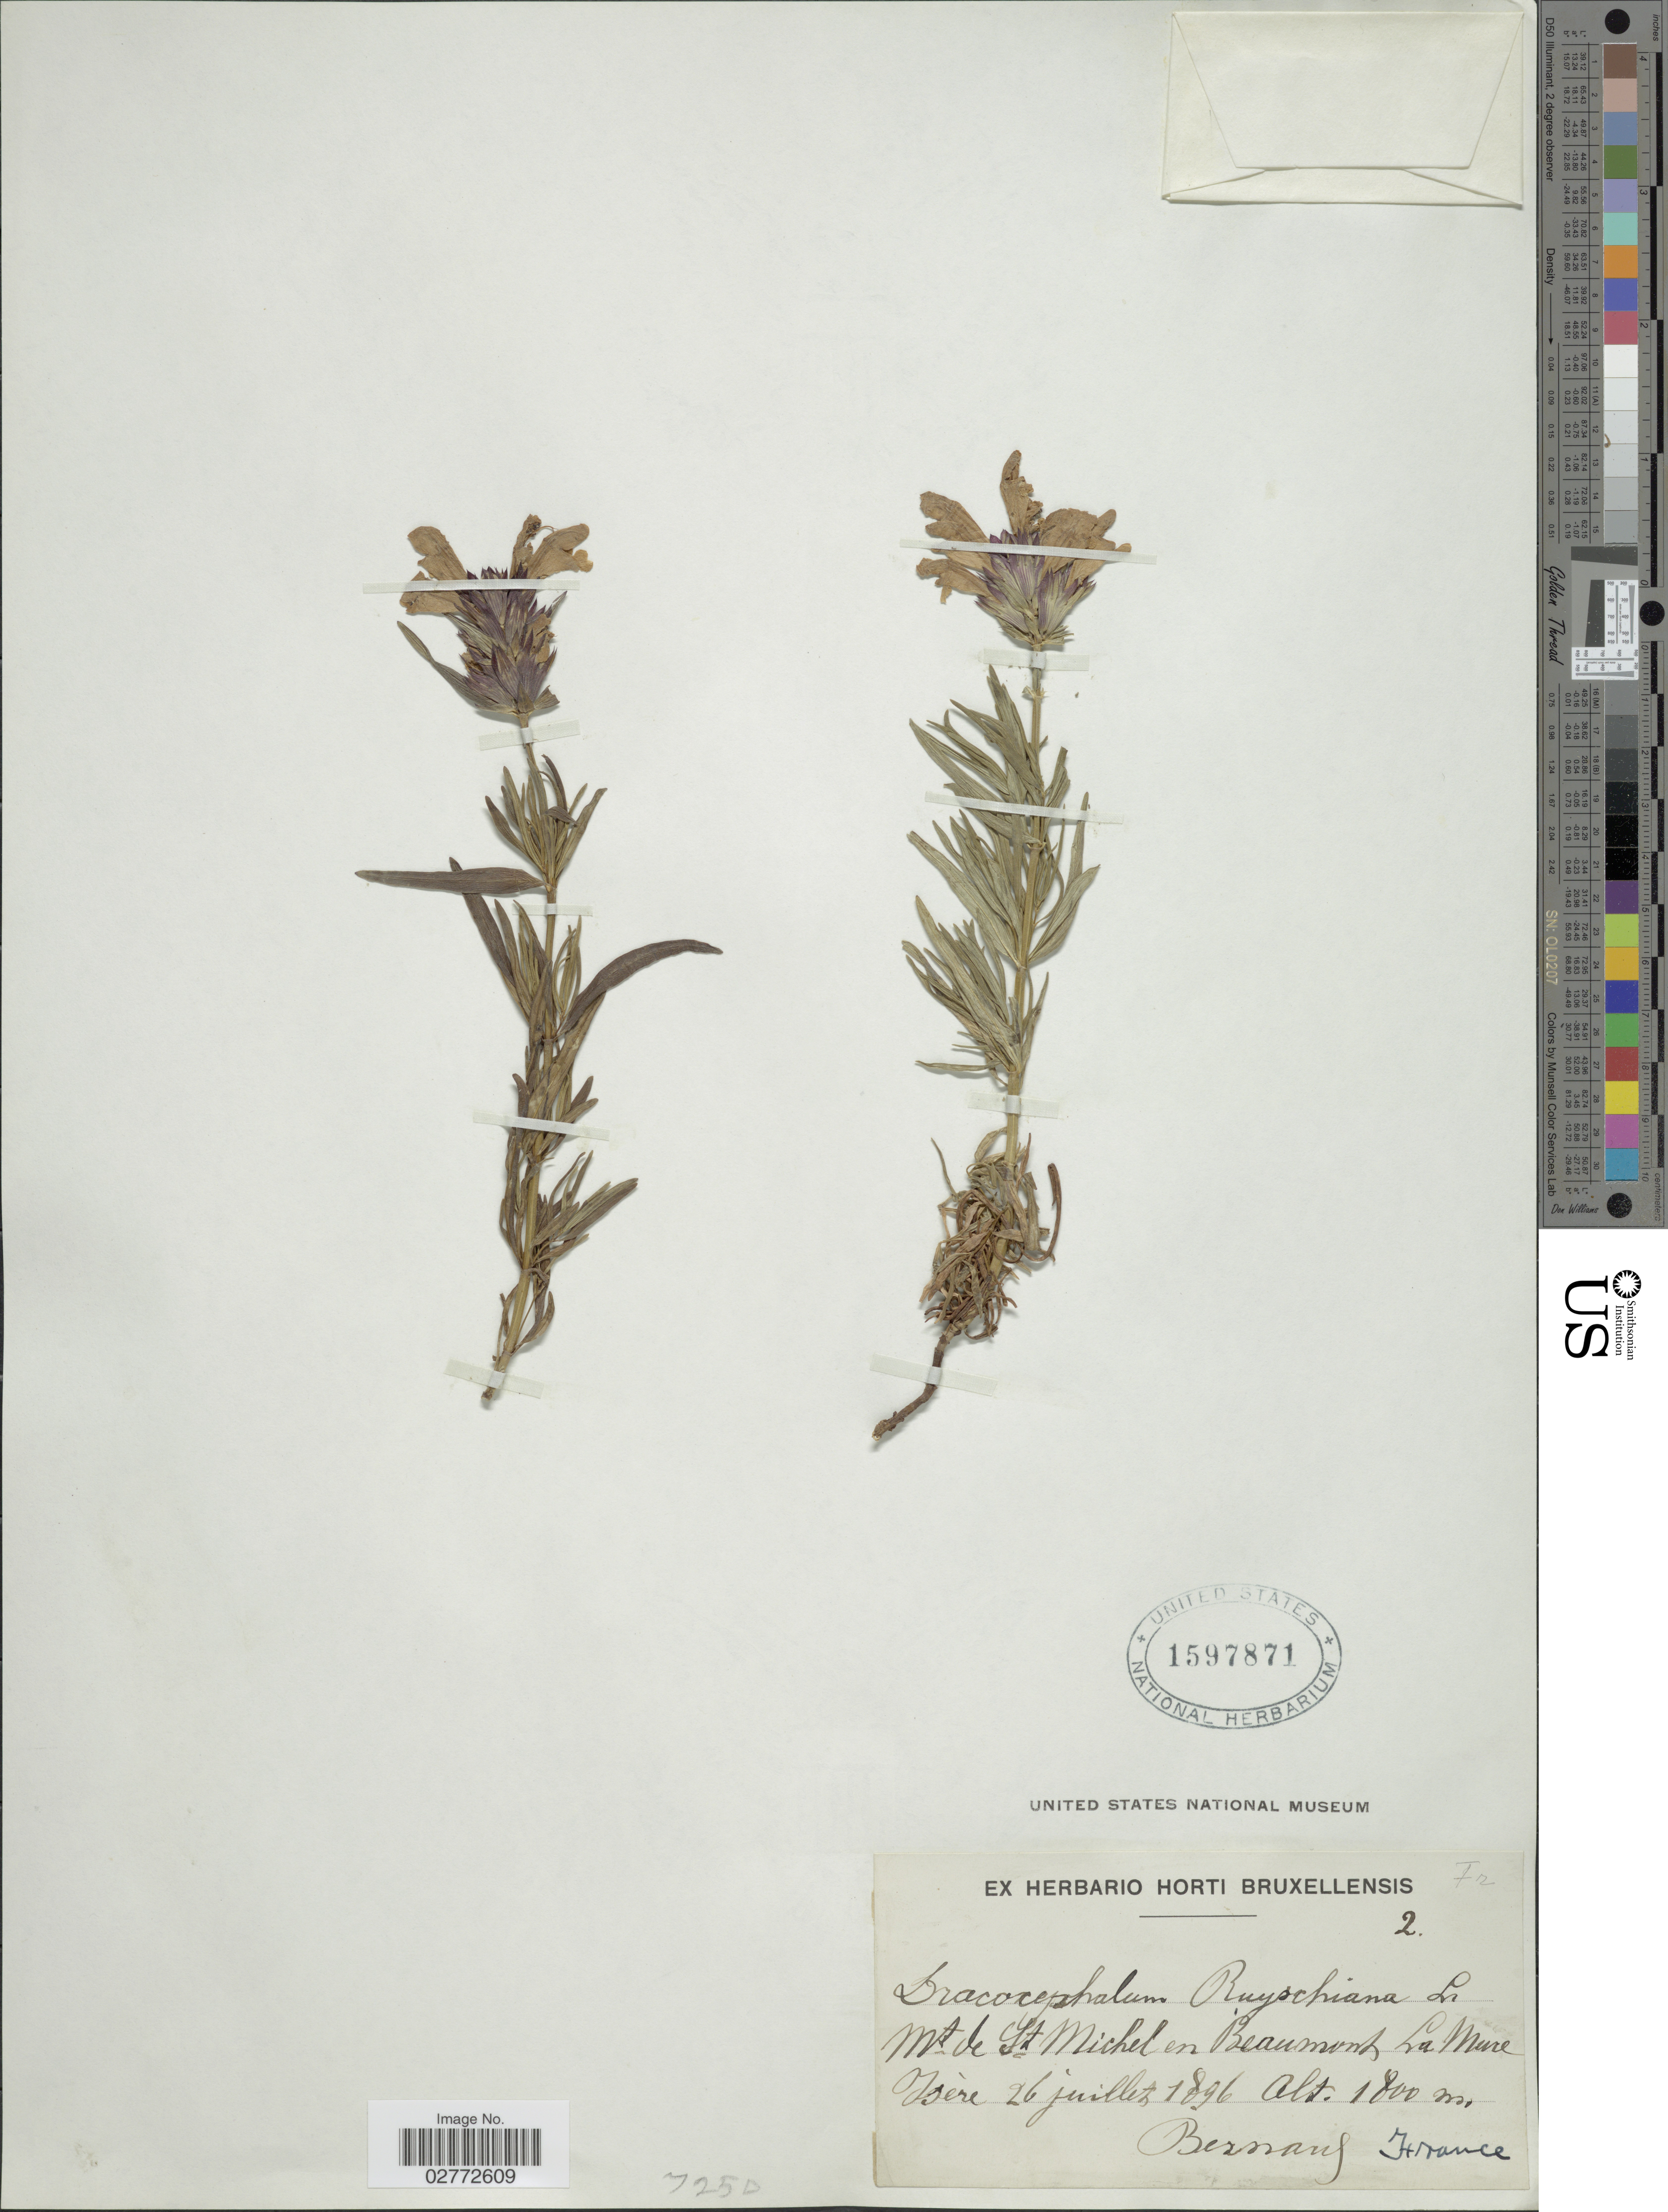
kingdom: Plantae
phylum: Tracheophyta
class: Magnoliopsida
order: Lamiales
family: Lamiaceae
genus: Dracocephalum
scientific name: Dracocephalum ruyschiana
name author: L.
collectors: ex herb. Horti Bruxellensis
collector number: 2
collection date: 1896-07-26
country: France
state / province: Auvergne-Rhône-Alpes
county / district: Isère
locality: Mt de St Michel en Beaumont La Mure Isère.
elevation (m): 1800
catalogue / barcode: US 1597871